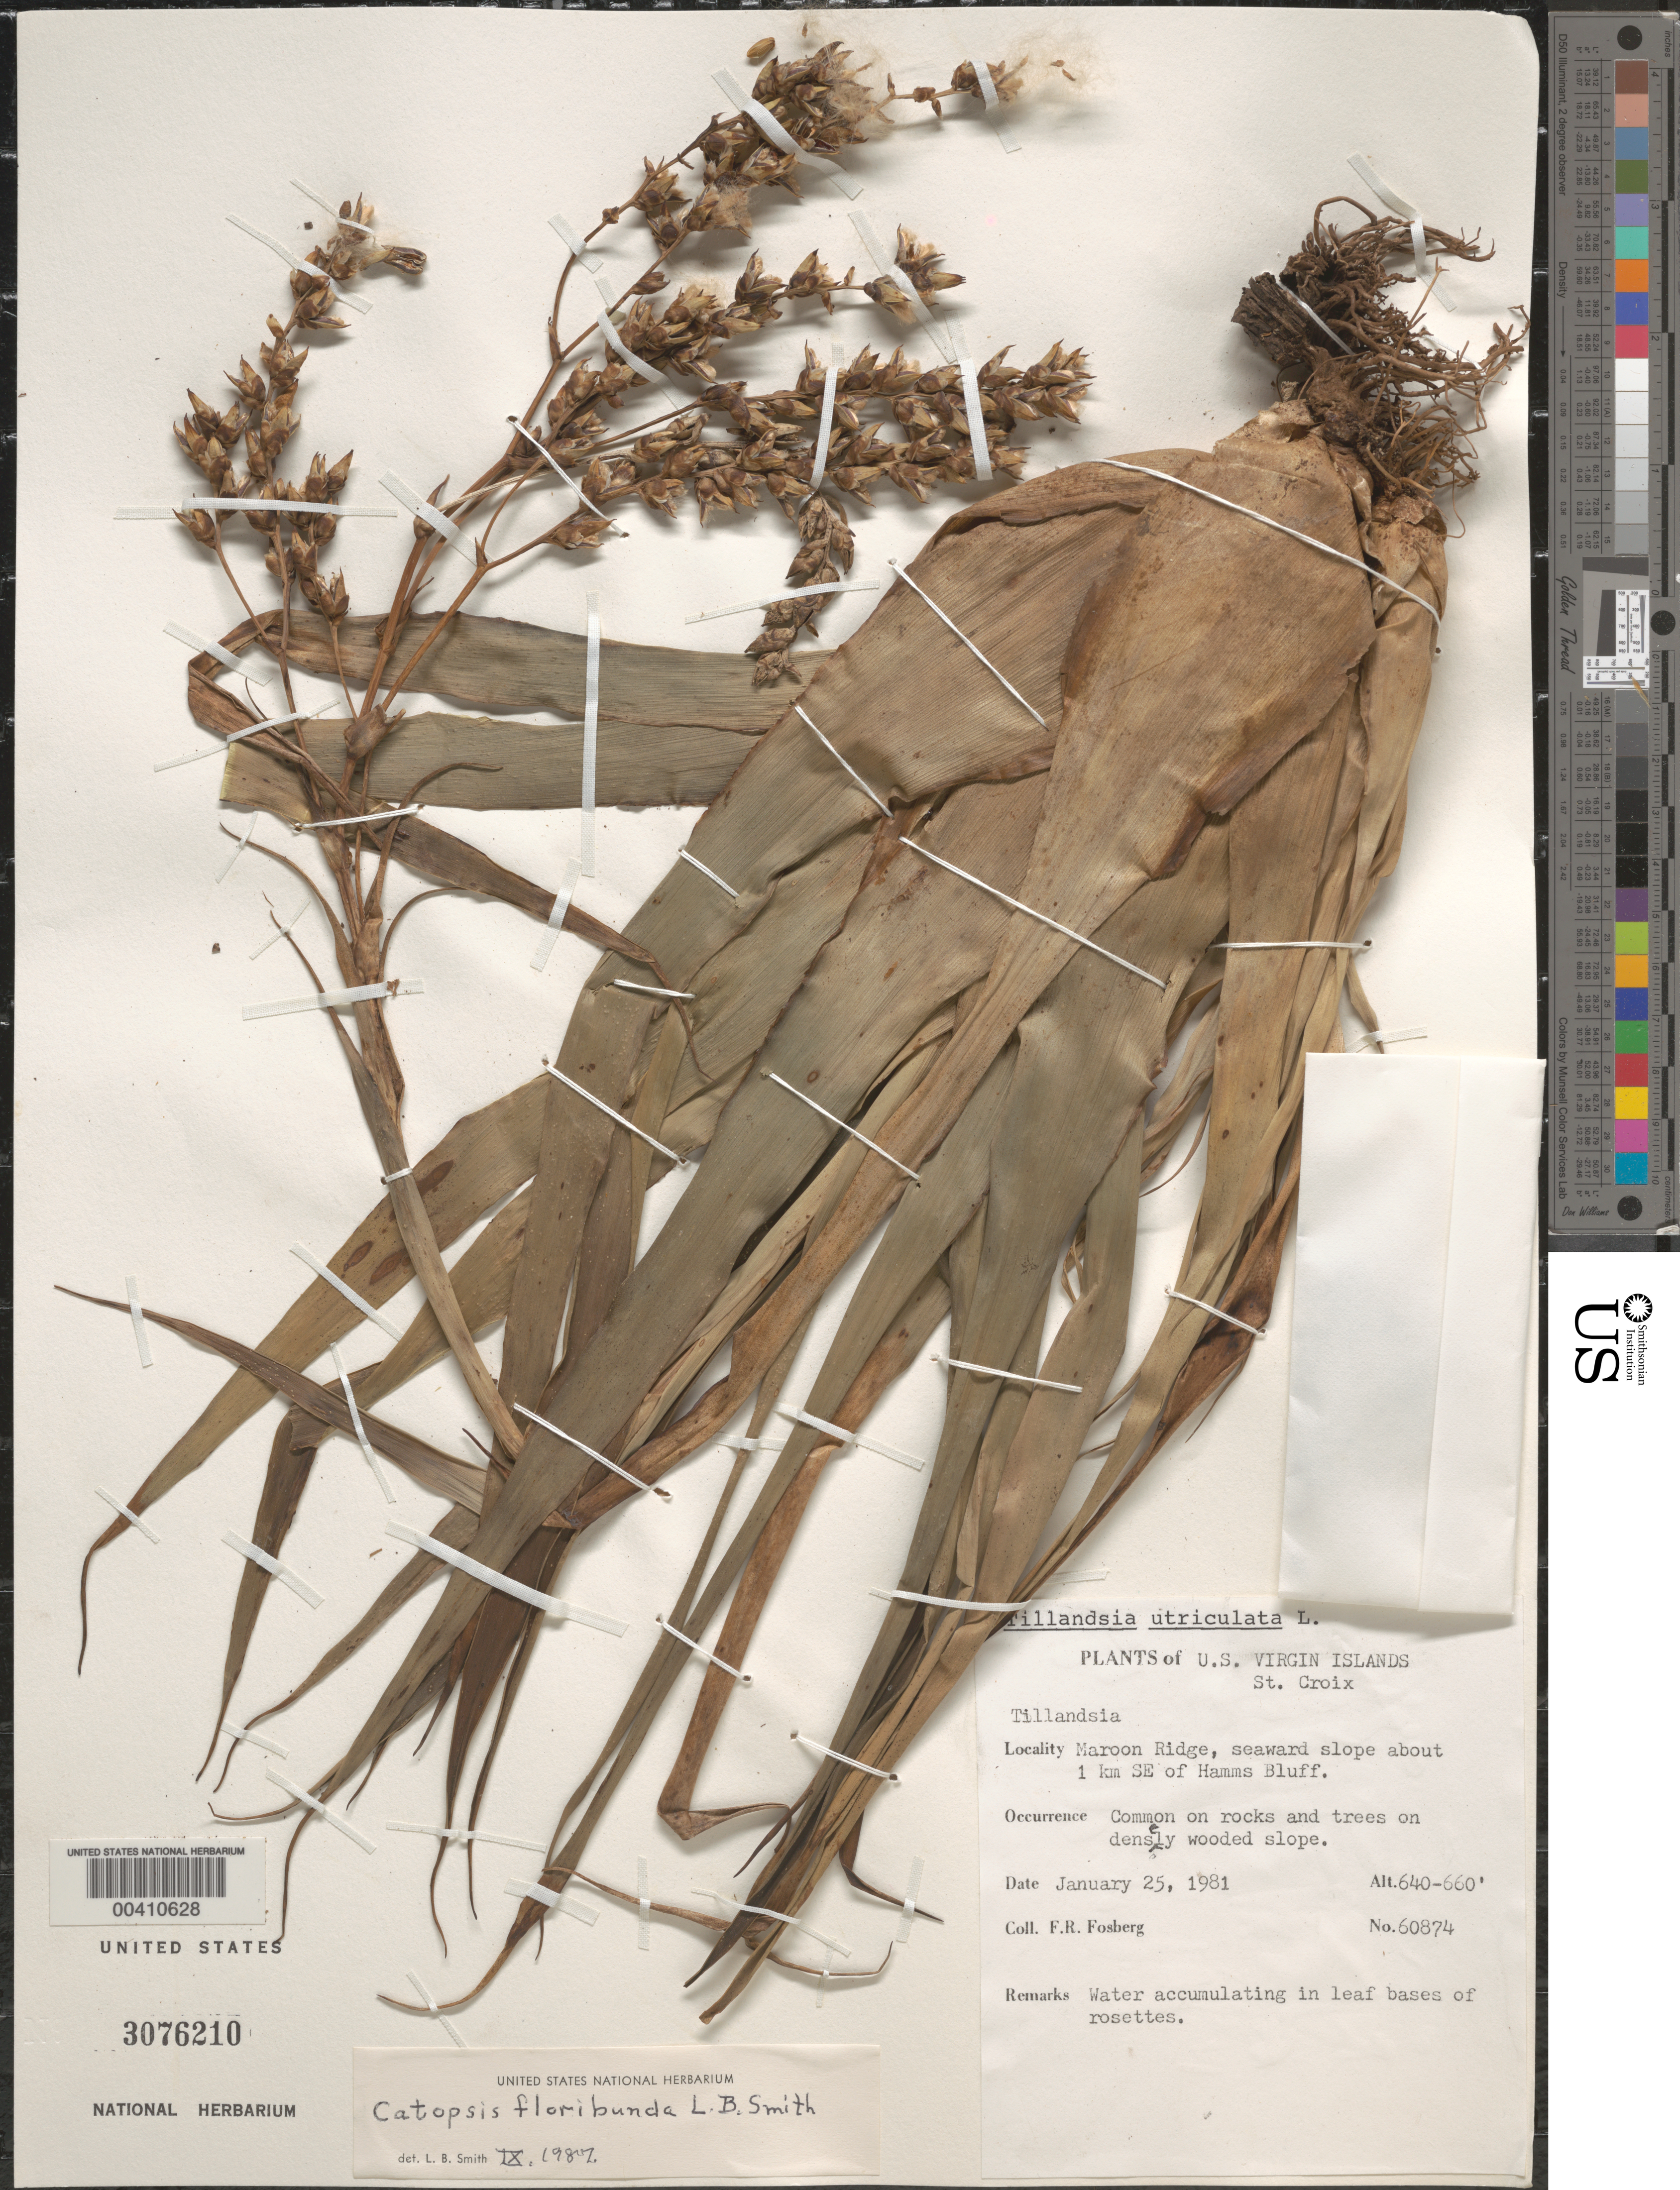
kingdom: Plantae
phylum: Tracheophyta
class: Liliopsida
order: Poales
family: Bromeliaceae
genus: Catopsis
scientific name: Catopsis floribunda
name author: L.B. Sm.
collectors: F. R. Fosberg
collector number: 60874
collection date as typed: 25 Jan 1981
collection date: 1981-01-25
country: U.S. Virgin Islands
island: St. Croix Island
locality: Maroon ridge, seaward slope about 1 km se of hamms bluff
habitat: Common on rocks and trees on densely wooded slope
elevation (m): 195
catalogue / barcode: US 3076210